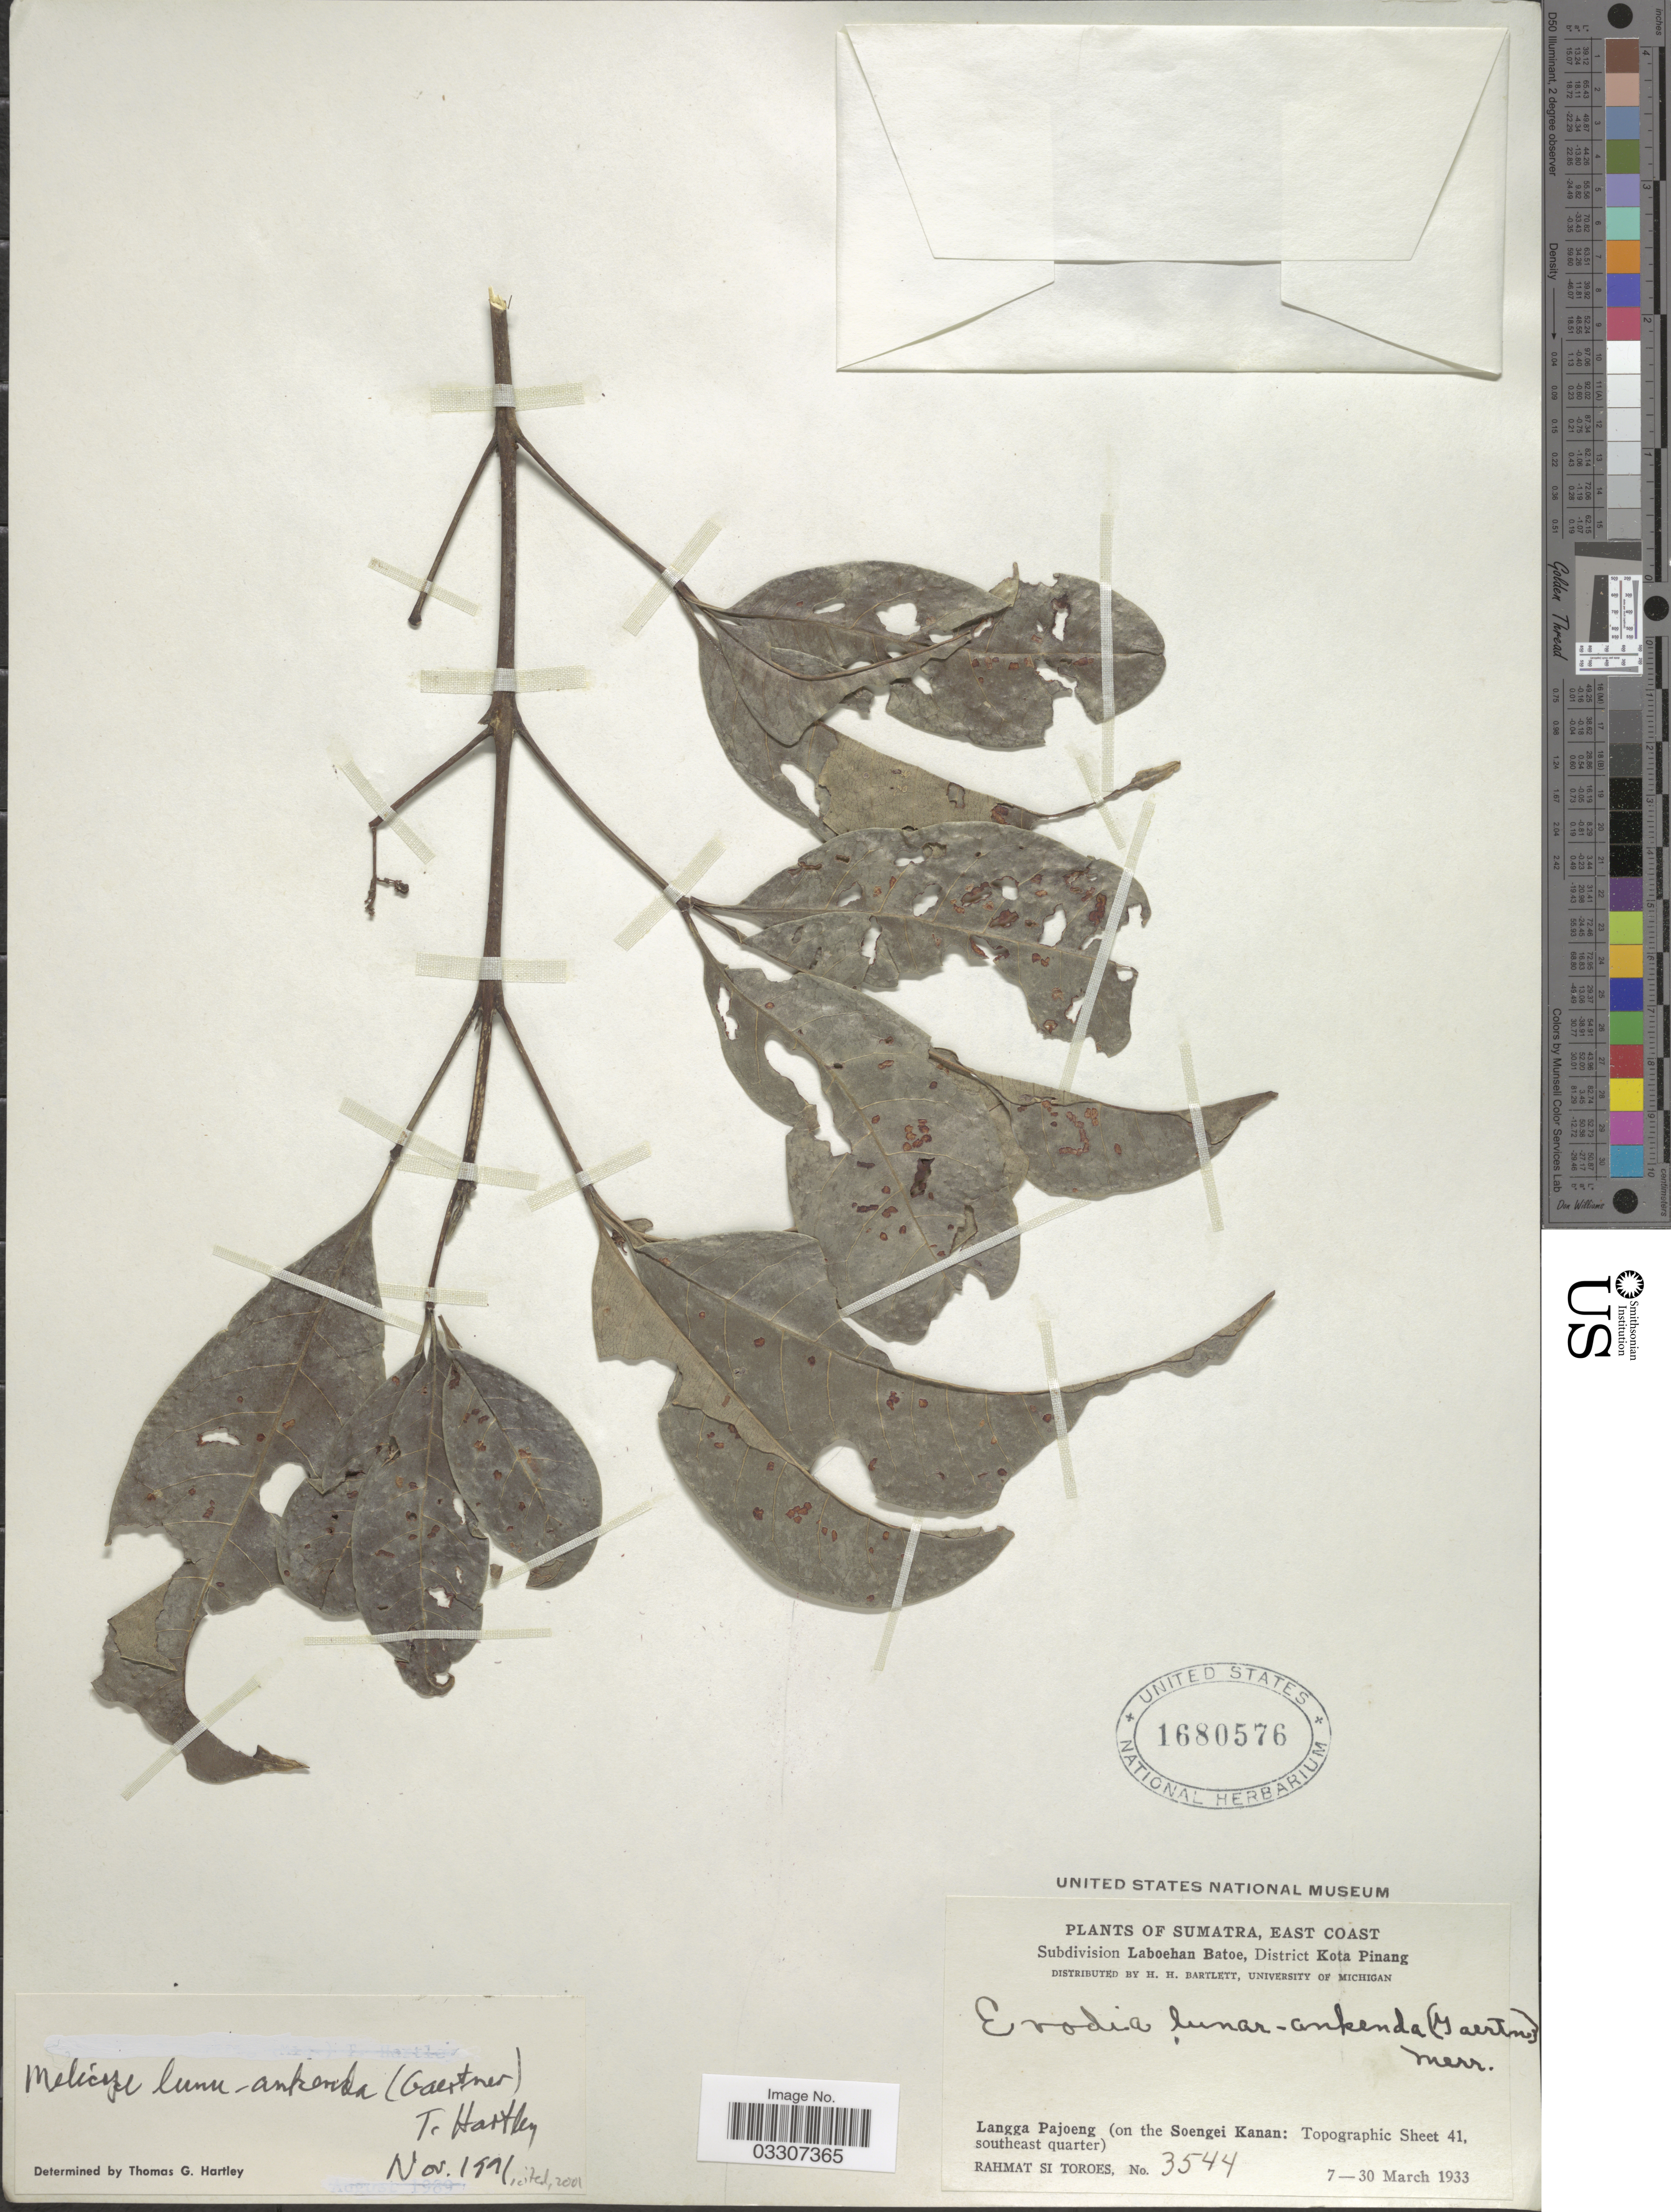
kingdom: Plantae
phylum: Tracheophyta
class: Magnoliopsida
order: Sapindales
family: Rutaceae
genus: Melicope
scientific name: Melicope lunu-ankenda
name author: (Gaertn.) T.G. Hartley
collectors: Rahmat Si Boeea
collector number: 3544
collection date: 1933-03-07/1933-03-30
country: Indonesia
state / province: Sumatra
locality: East Coast. Subdivision Laboehan Batoe, District Kota Pinang. Langga Pajoeng (on the Soengei Kanan: Topographic Sheet 41, southeast quarter).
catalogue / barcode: US 1680576